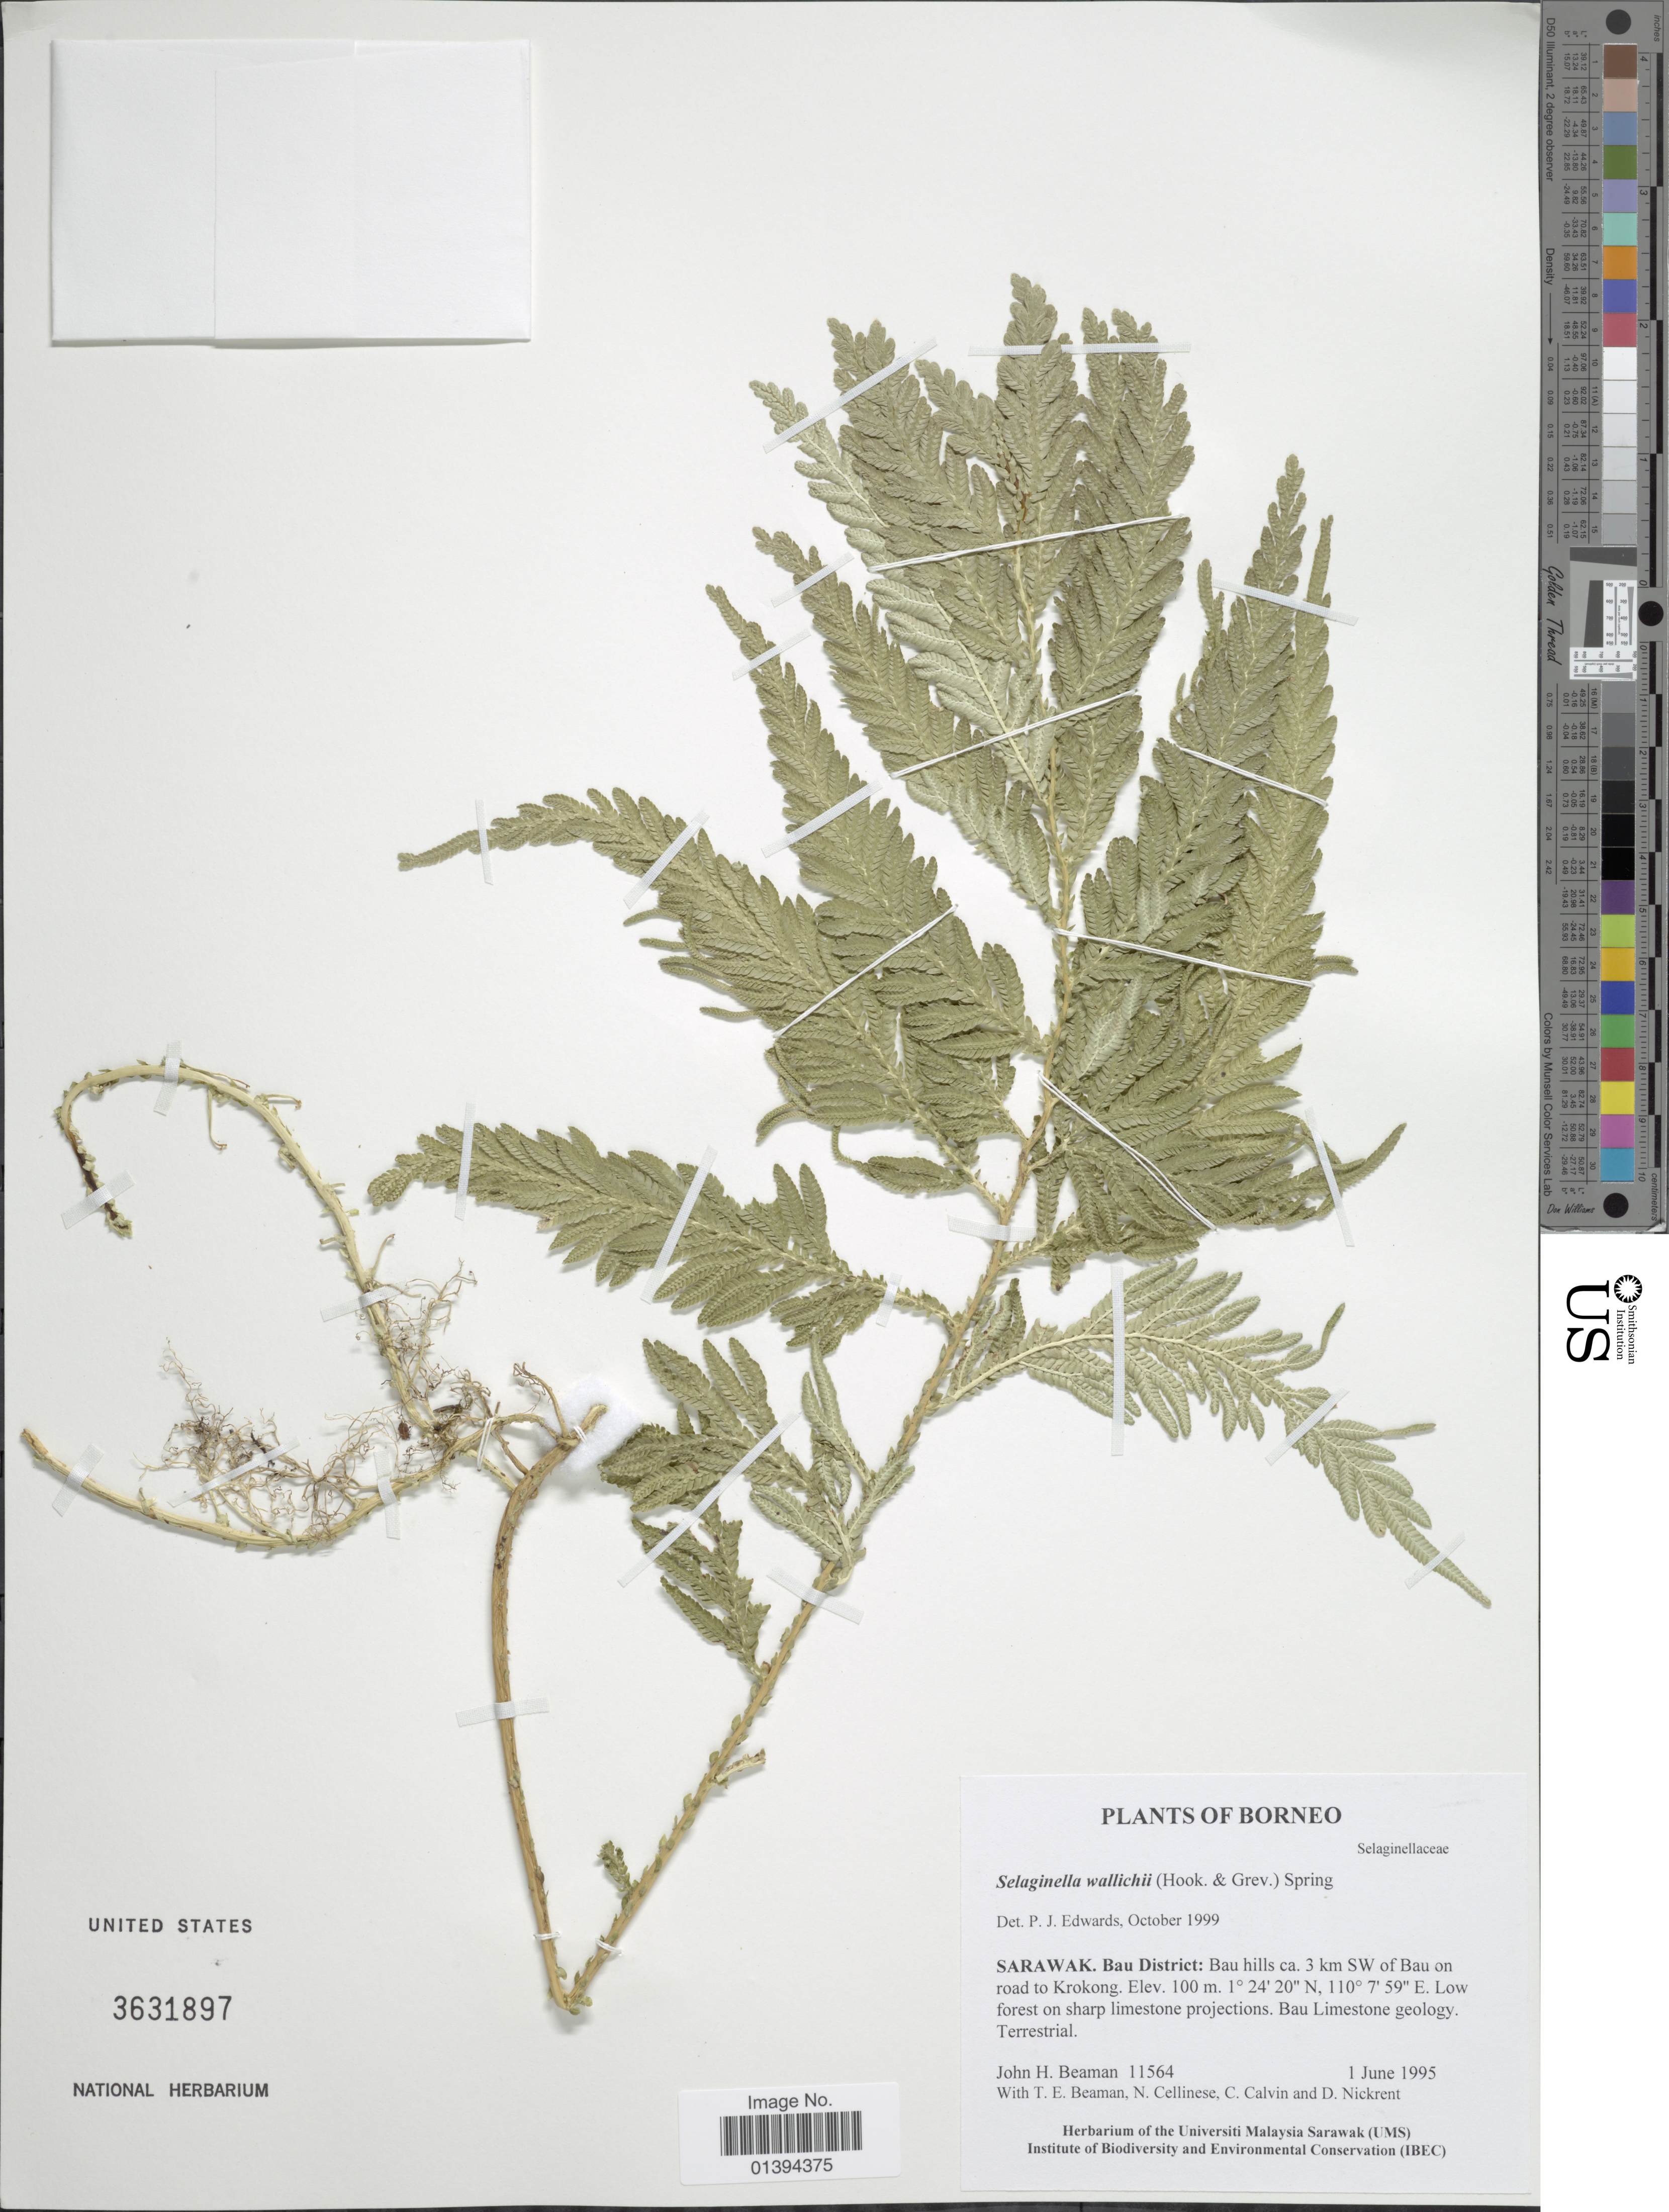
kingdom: Plantae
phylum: Tracheophyta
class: Lycopodiopsida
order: Selaginellales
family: Selaginellaceae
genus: Selaginella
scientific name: Selaginella wallichii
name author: (Hook. & Grev.) Spring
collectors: J. H. Beaman, T. E. Beaman, N. Cellinese, C. Calvin & D. Nickrent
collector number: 11564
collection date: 1995-06-01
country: Malaysia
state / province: Sarawak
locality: Bau District: Bau Hills ca. 3km SW of Bau on road to Krokong, lower forest on sharp limestone projections, Bau limestone geology terrestrial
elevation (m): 100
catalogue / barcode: US 3631897